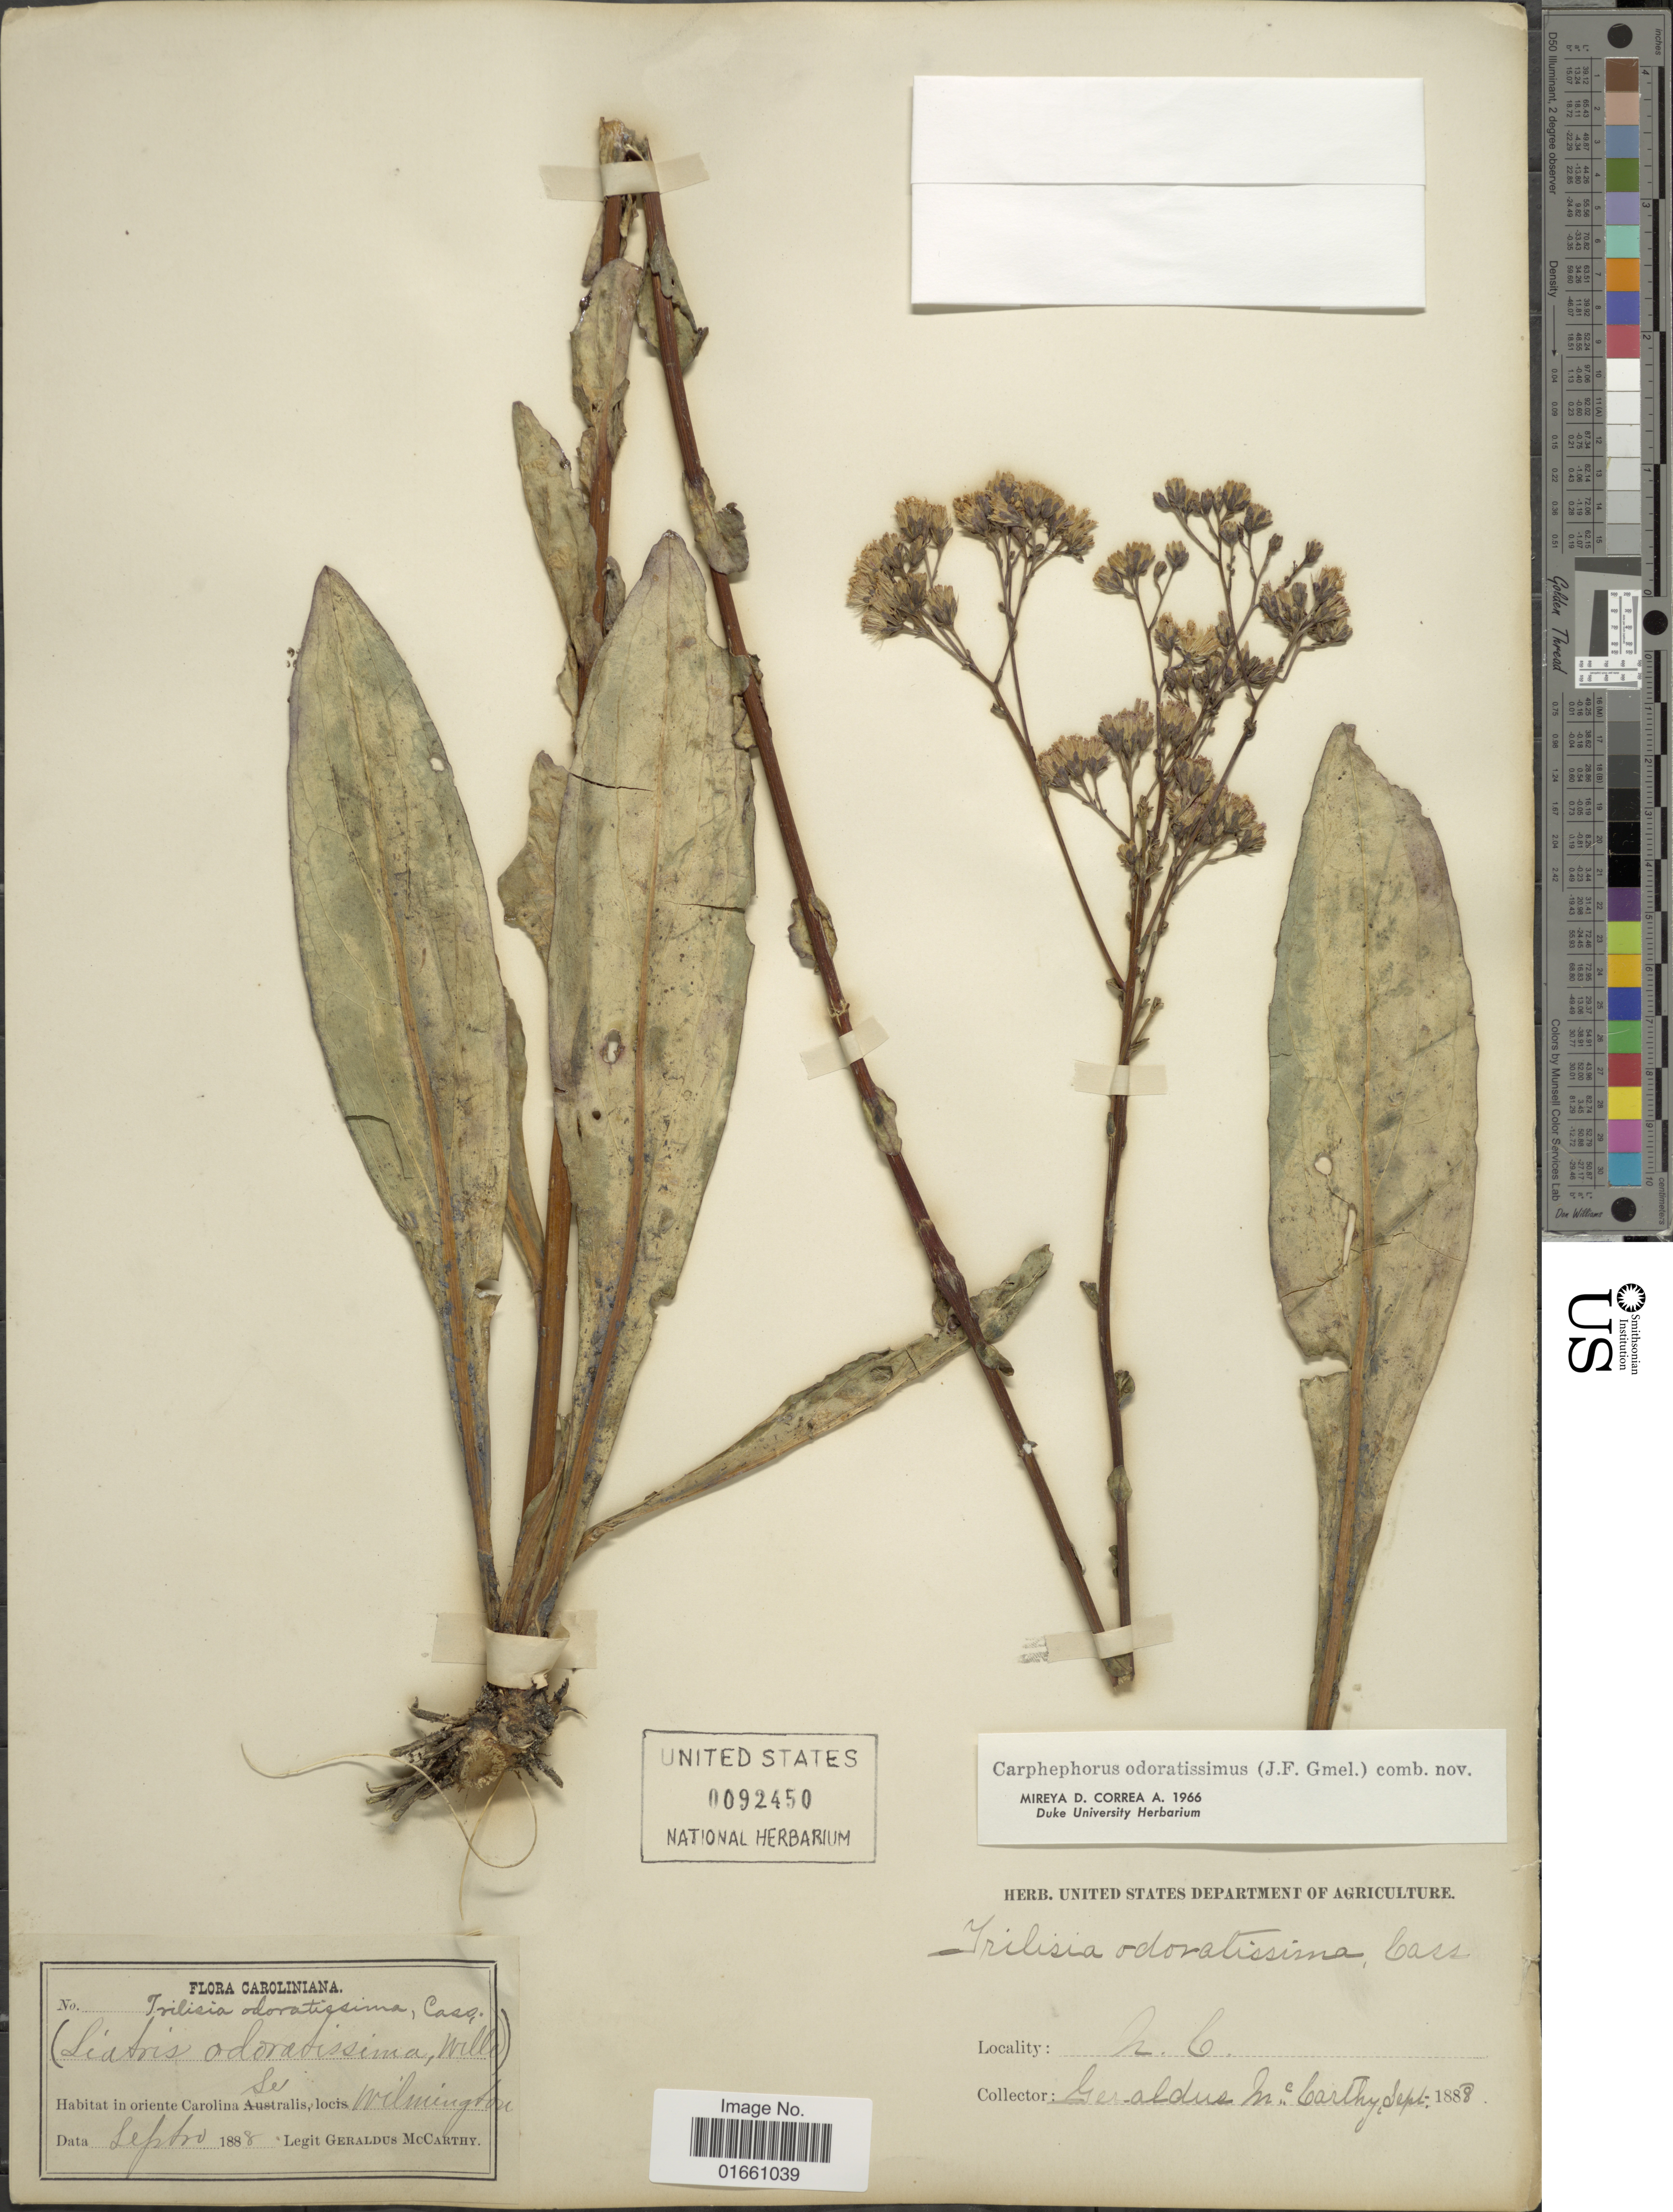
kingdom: Plantae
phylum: Tracheophyta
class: Magnoliopsida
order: Asterales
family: Asteraceae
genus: Trilisa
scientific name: Trilisa odoratissima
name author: (J.F. Gmel.) Cass.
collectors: M. McCarthy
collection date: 1888-09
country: United States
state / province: North Carolina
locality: Oriente Carolina Se. Wilmington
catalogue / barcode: US 92450